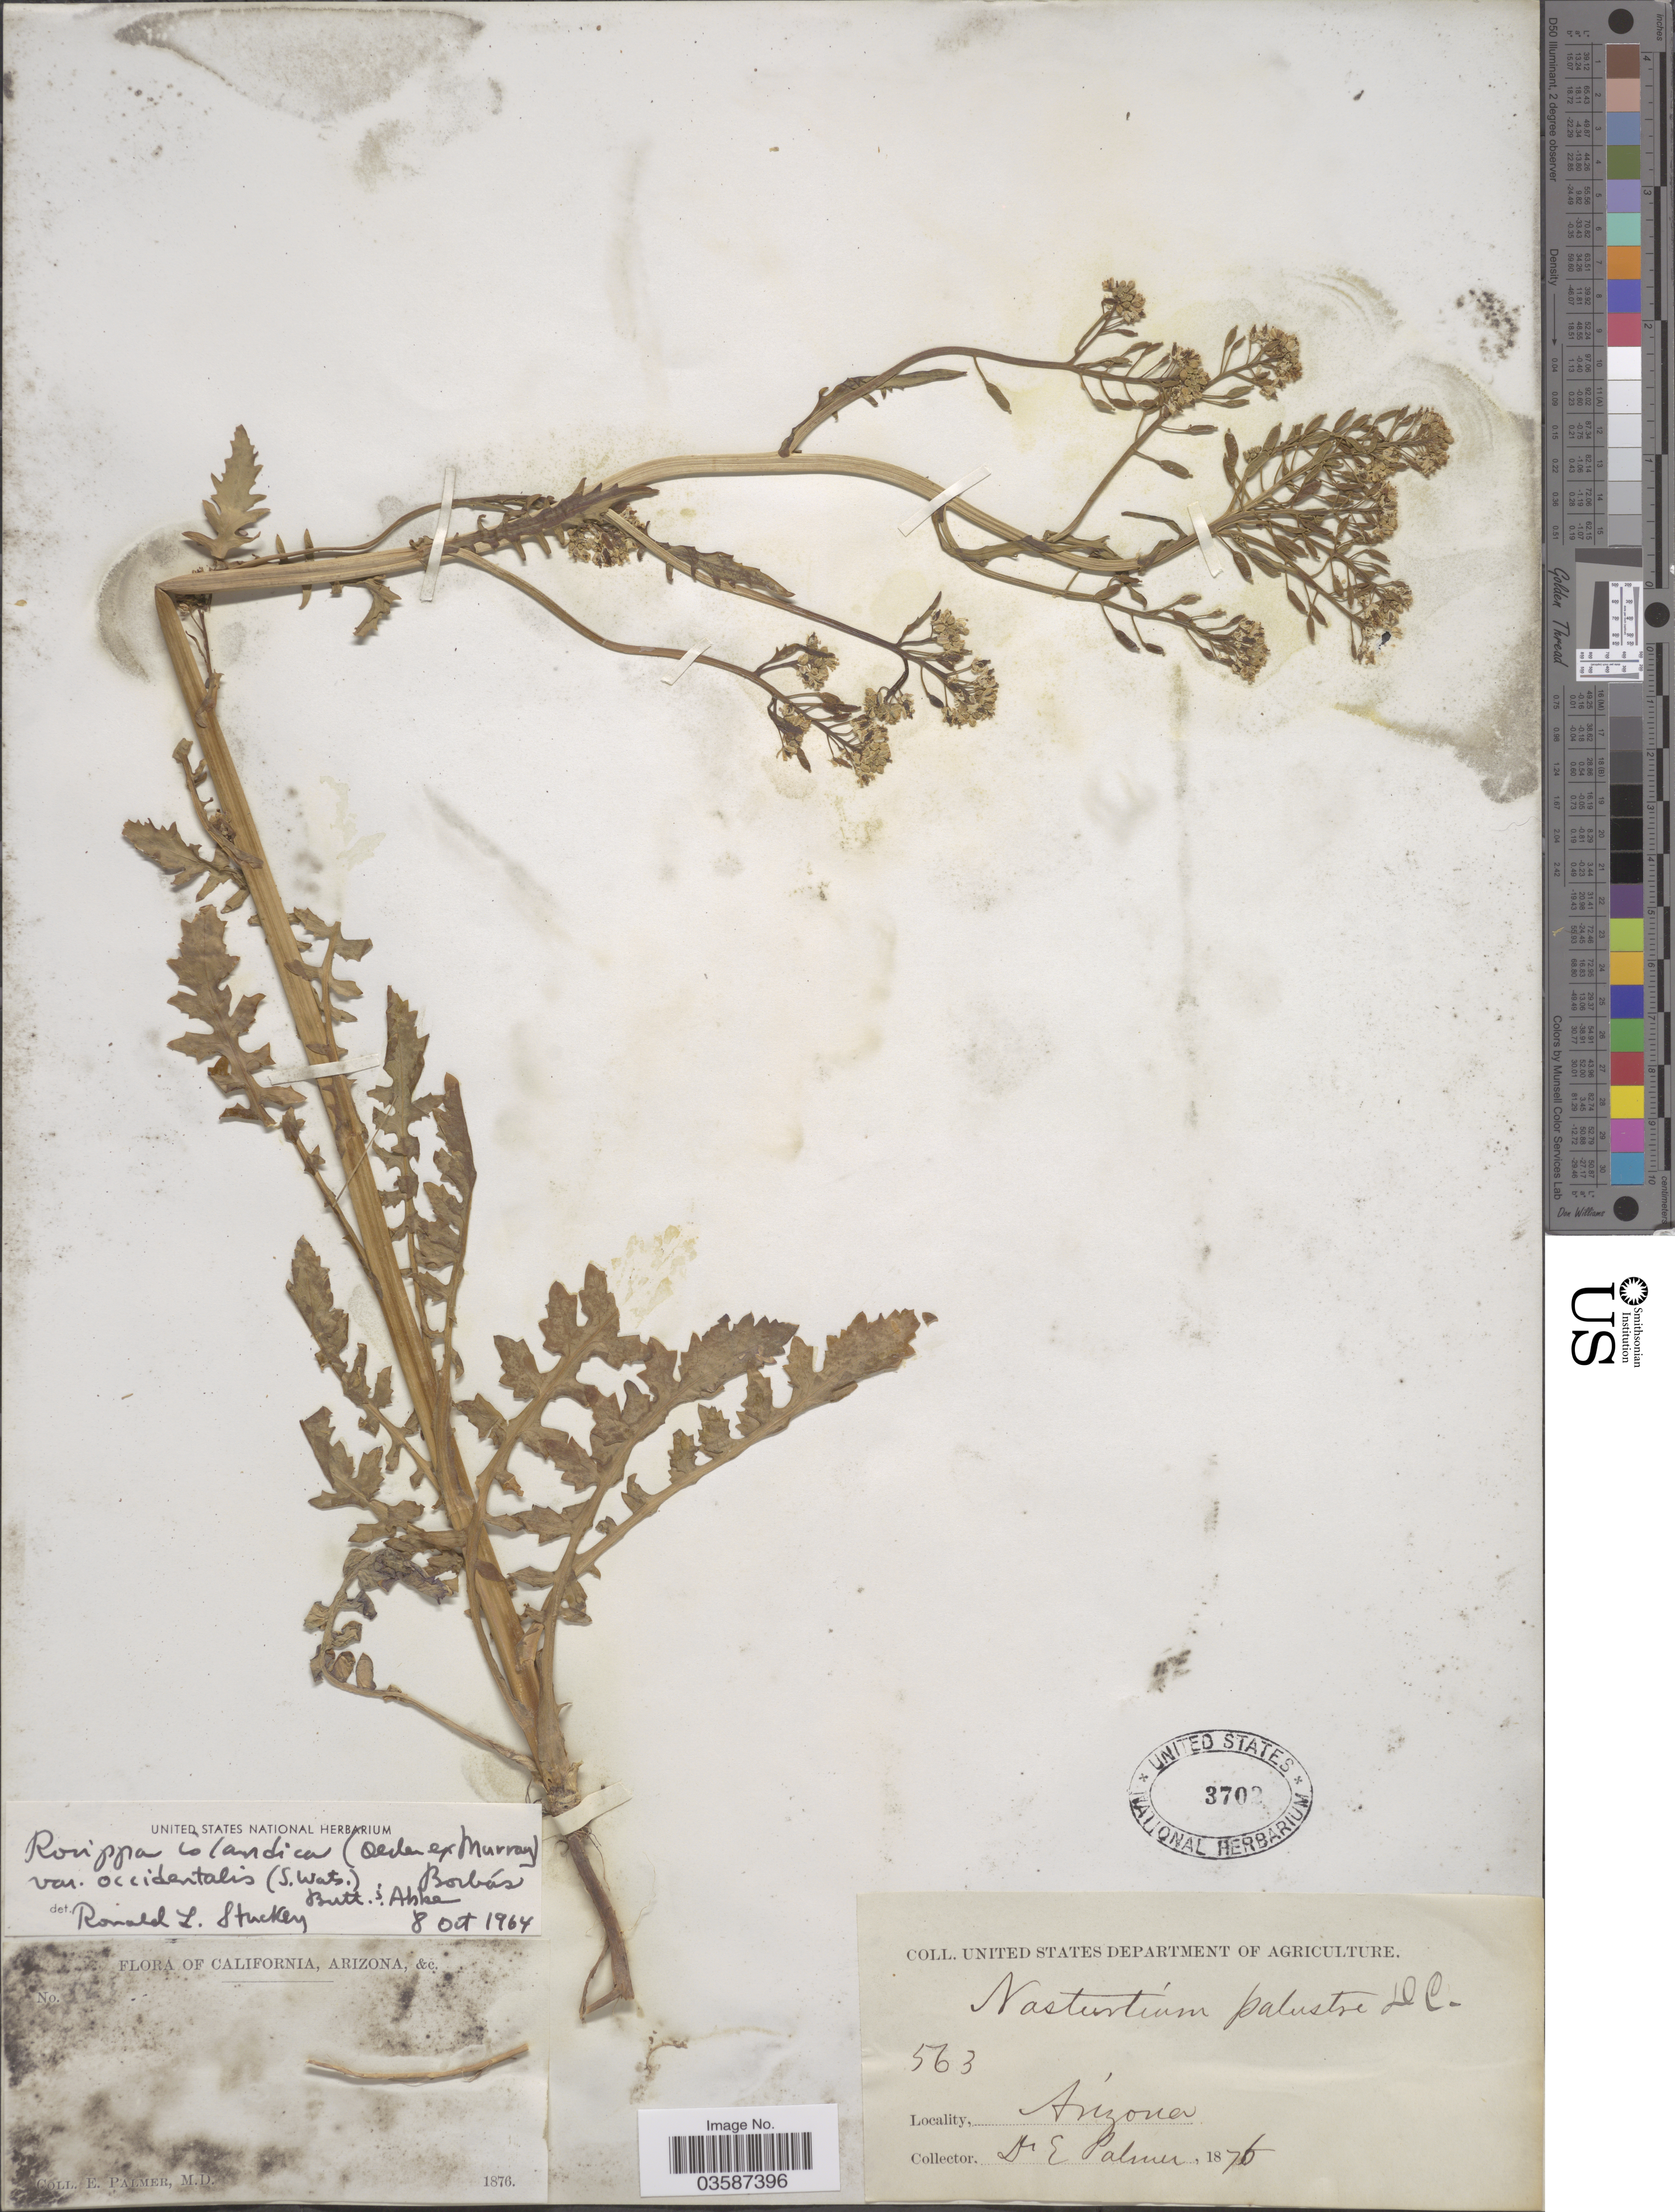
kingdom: Plantae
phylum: Tracheophyta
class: Magnoliopsida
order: Brassicales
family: Brassicaceae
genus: Rorippa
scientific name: Rorippa islandica var. occidentalis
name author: (S. Watson) Butters & Abbe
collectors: E. Palmer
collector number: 563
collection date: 1876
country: United States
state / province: Arizona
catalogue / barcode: US 3702